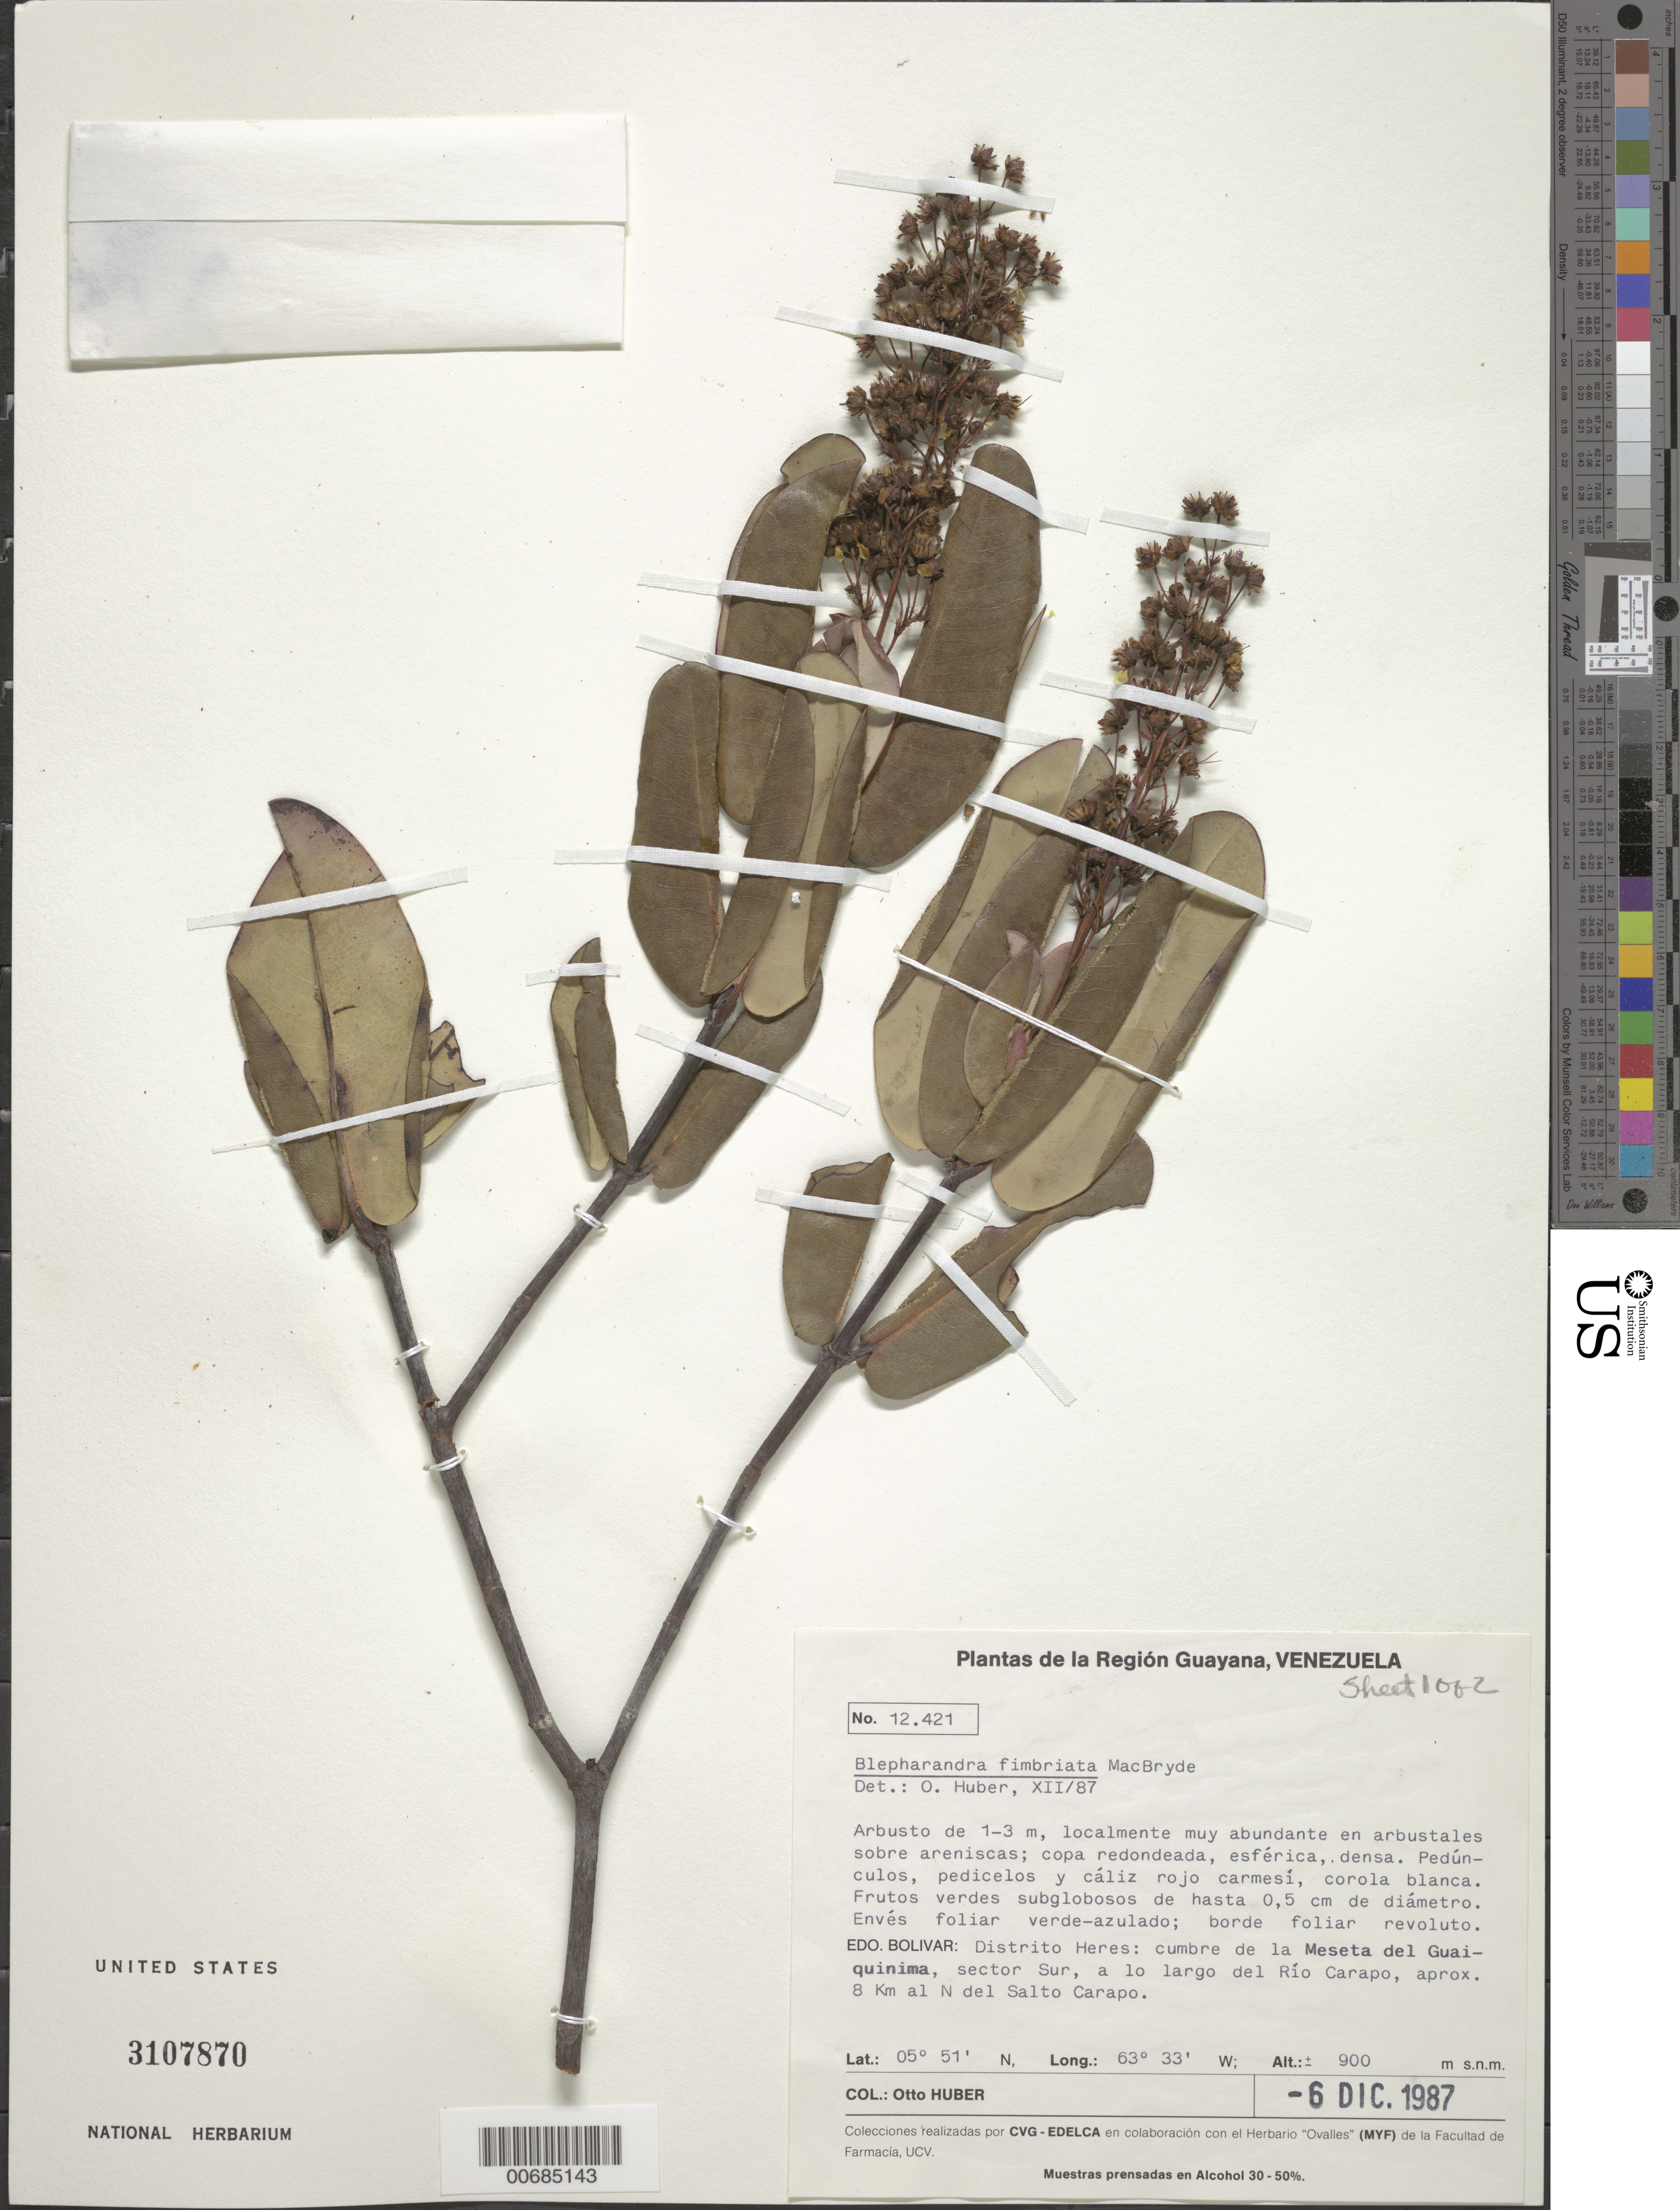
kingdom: Plantae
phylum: Tracheophyta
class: Magnoliopsida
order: Malpighiales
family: Malpighiaceae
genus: Blepharandra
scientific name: Blepharandra fimbriata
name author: MacBryde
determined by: Huber, Otto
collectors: O. Huber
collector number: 12421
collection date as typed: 6-Dec-87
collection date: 1987-12-06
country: Venezuela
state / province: Bolívar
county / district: Heres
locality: Meseta del Gauiquinima, cumbre, sector Sur, a lo largo del Río Carapo, aprox 8 km al N del Salto Carapo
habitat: Arbustales sobre areniscas.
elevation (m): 900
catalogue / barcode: US 3107870